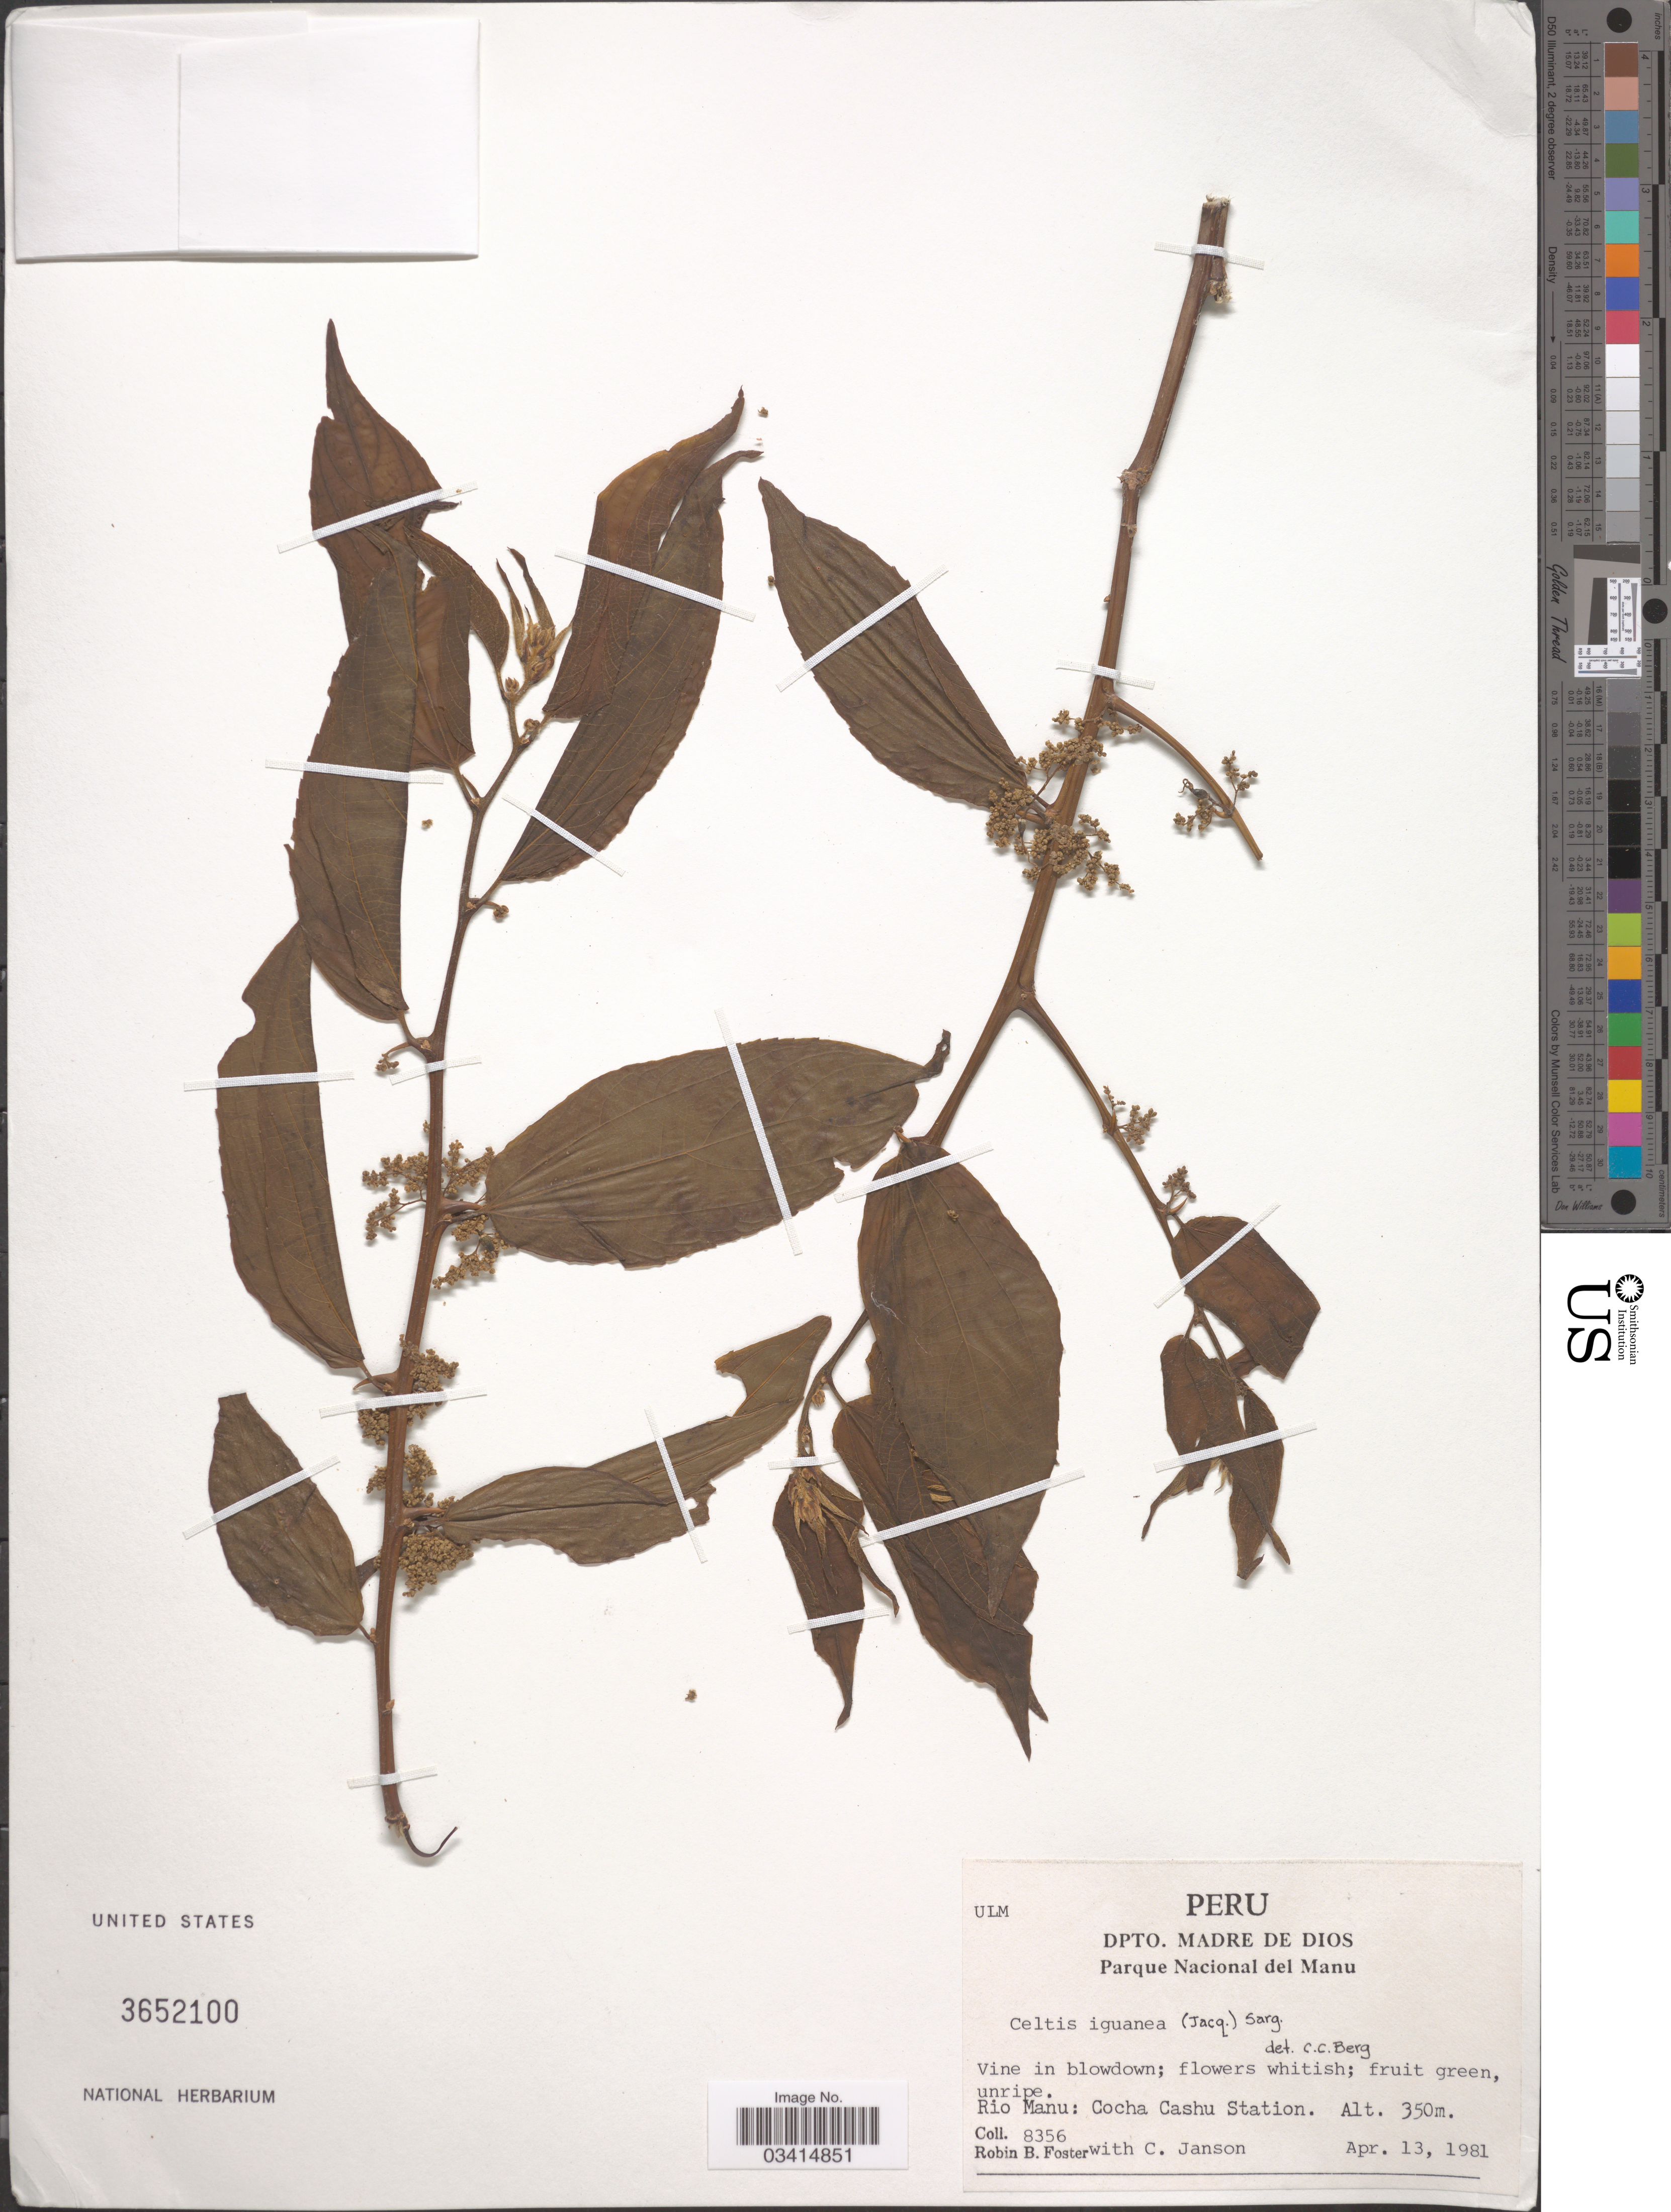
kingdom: Plantae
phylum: Tracheophyta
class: Magnoliopsida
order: Rosales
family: Cannabaceae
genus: Celtis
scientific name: Celtis iguanaea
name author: (Jacq.) Sarg.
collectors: R. B. Foster & C. Janson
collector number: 8356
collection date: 1981-04-13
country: Peru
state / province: Madre de Dios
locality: Dpto. Madre de Dios. Parque Nacional del Manu. Rio Manu: Cocha Cashu Station.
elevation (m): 350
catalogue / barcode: US 3652100